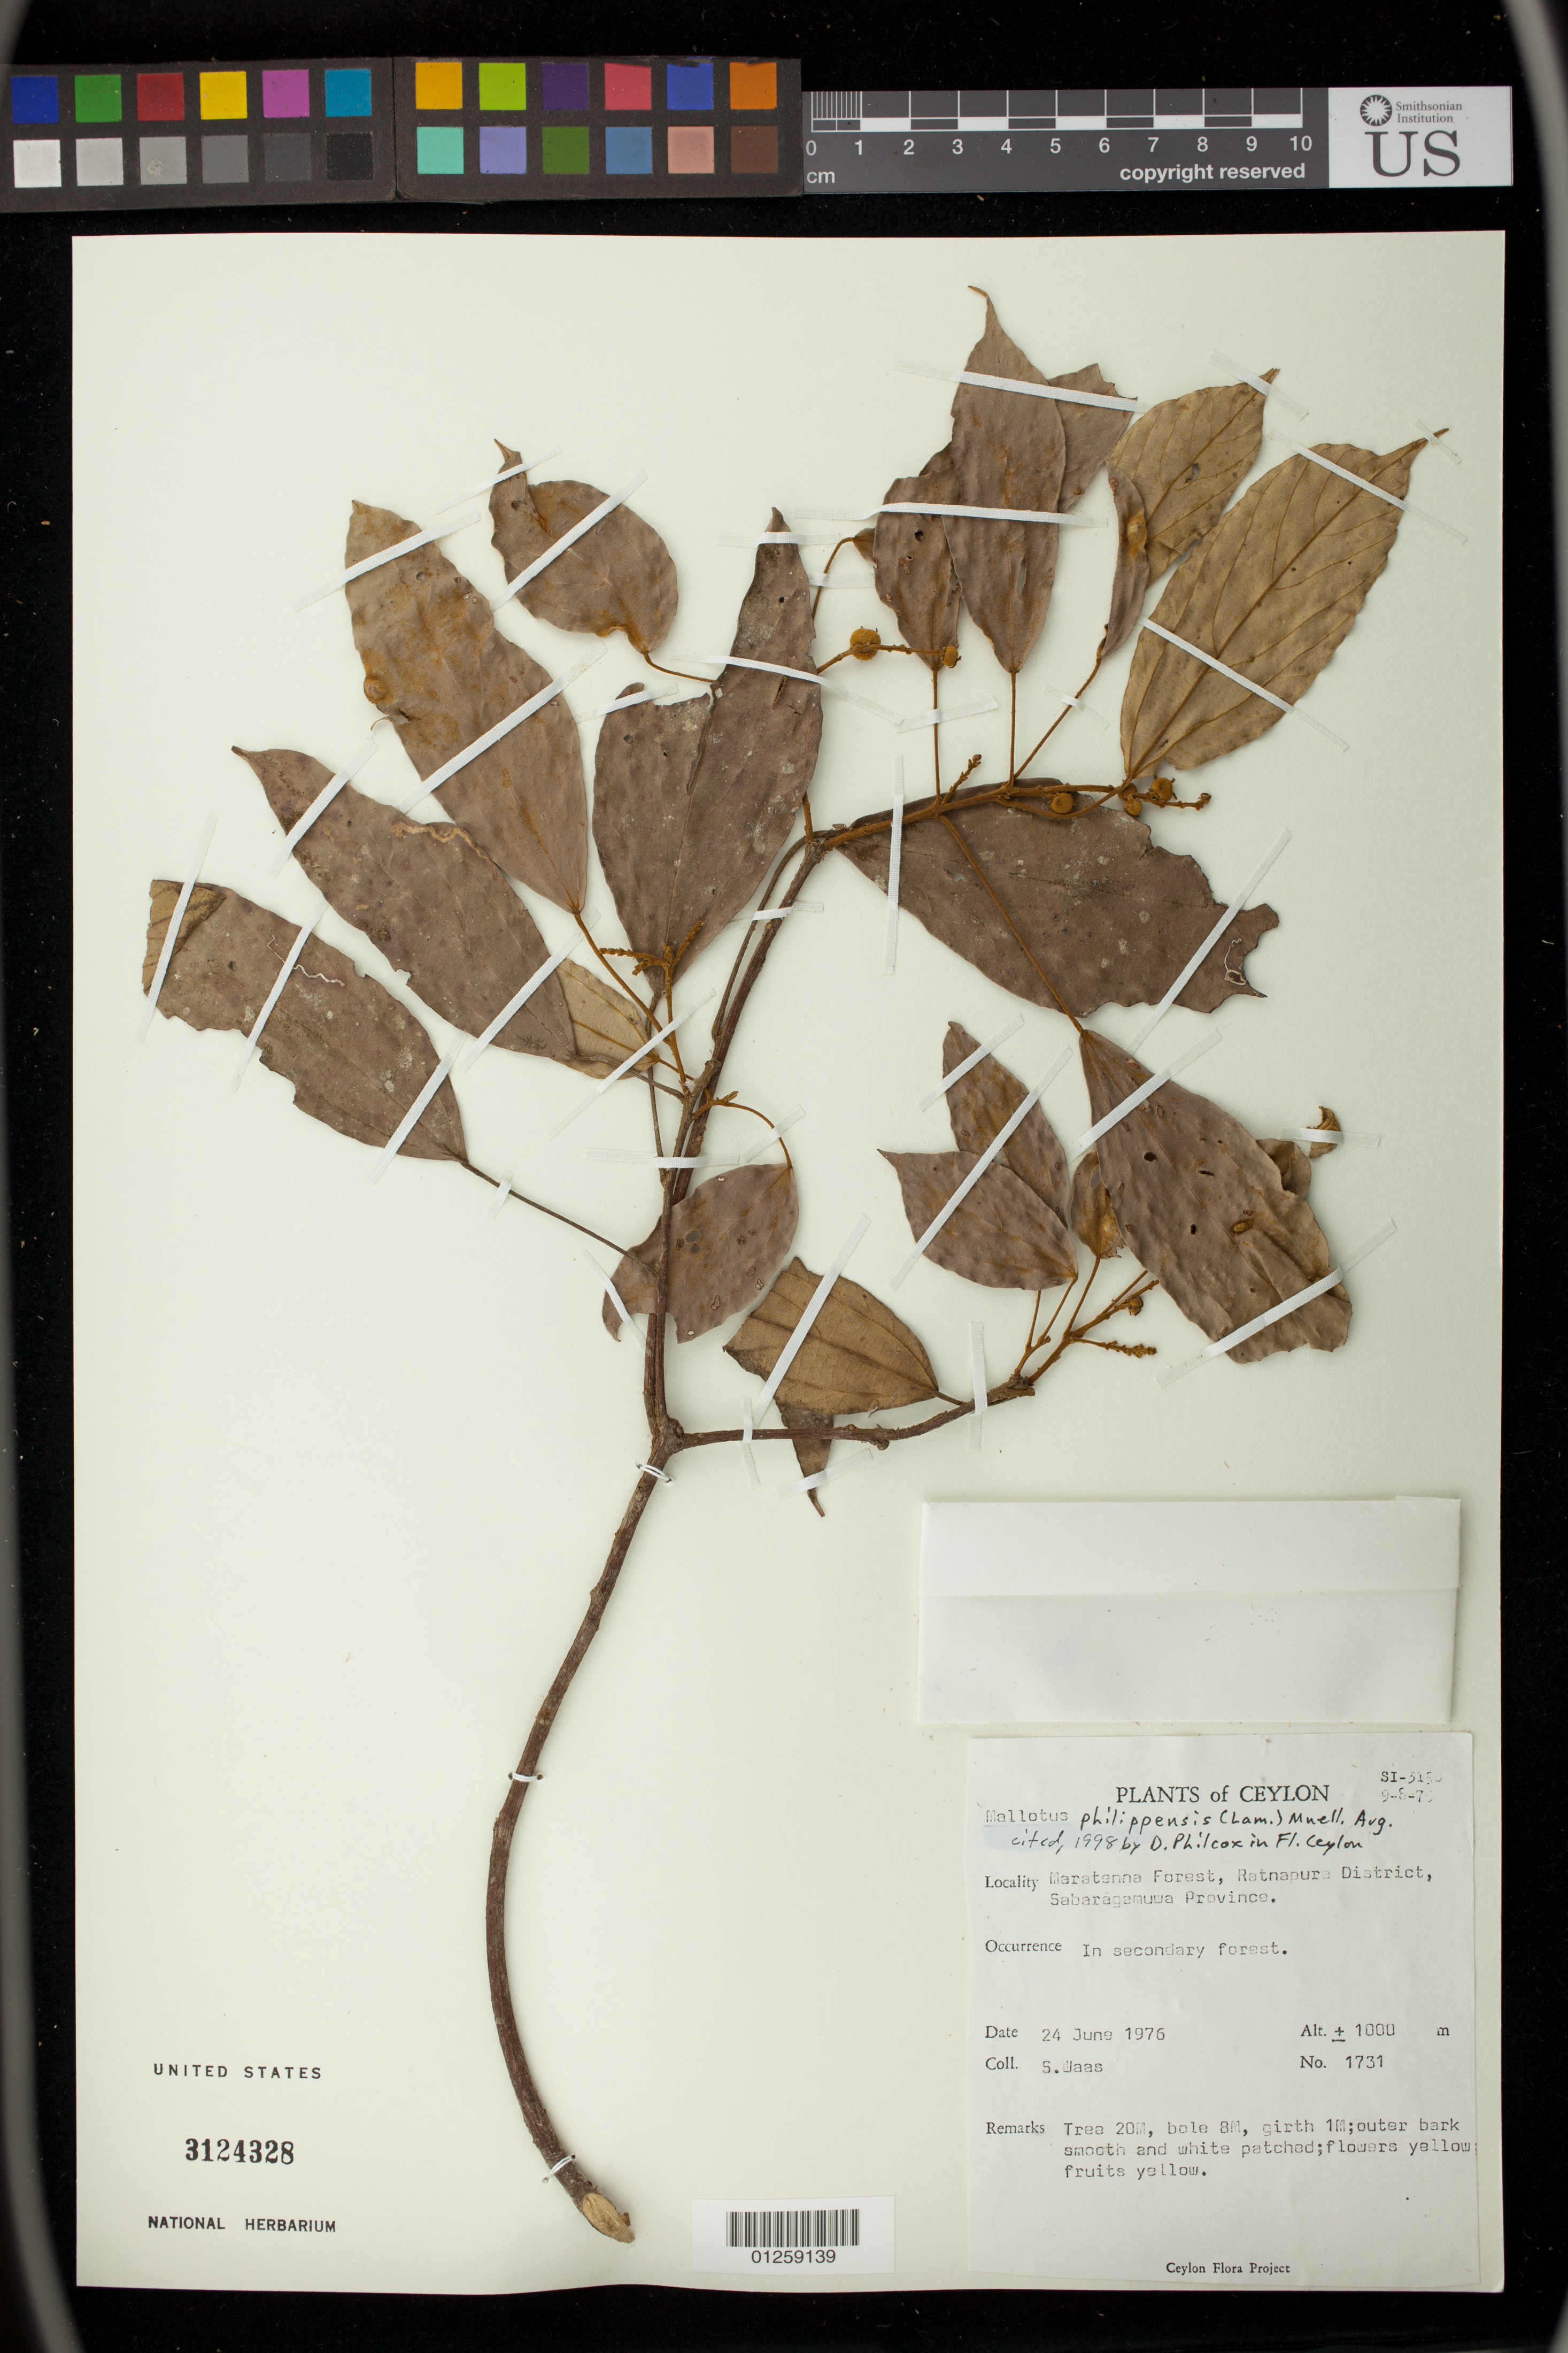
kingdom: Plantae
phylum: Tracheophyta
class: Magnoliopsida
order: Malpighiales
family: Euphorbiaceae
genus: Mallotus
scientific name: Mallotus philippensis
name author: (Lam.) Müll. Arg.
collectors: S. Waas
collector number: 1731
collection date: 1976-06-24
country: Sri Lanka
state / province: Sabaragamuwa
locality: Waratenna Forest, Ratnapura District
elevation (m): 1000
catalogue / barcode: US 3124328